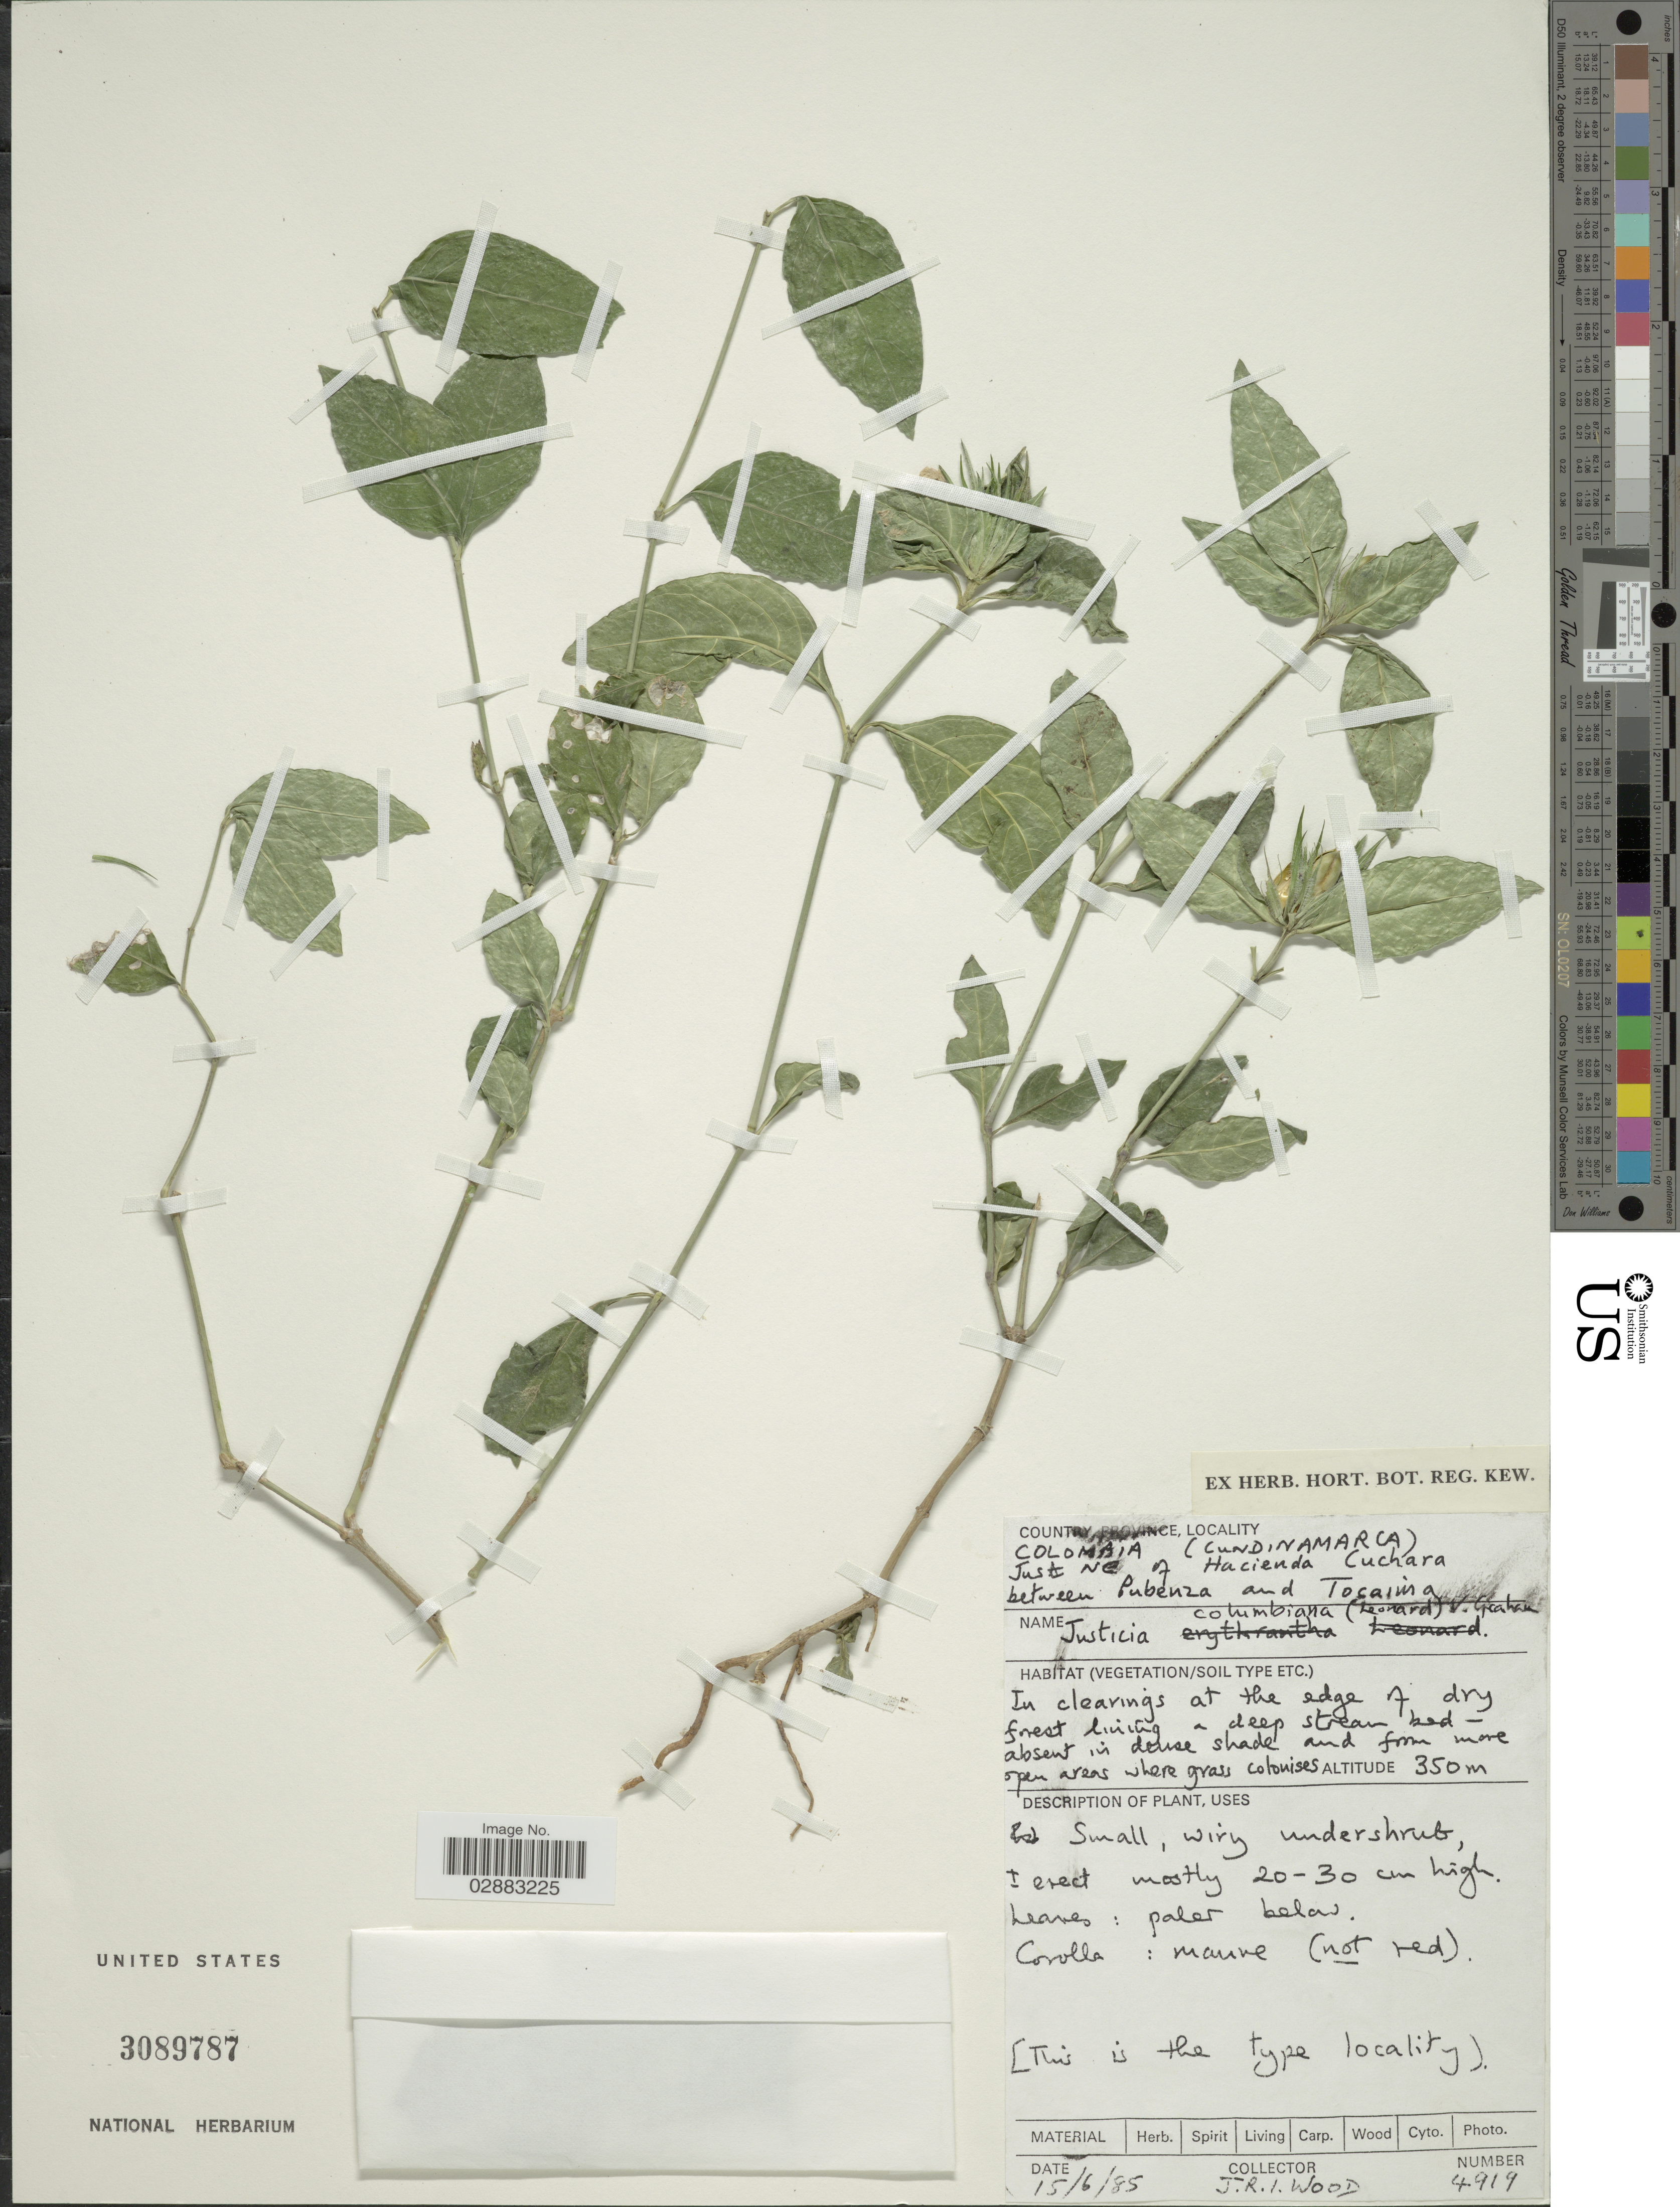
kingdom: Plantae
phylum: Tracheophyta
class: Magnoliopsida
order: Lamiales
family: Acanthaceae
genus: Chaetochlamys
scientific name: Chaetochlamys colombiensis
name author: Leonard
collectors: J. R. I. Wood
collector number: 4919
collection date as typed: Transcribed d/m/y: 15/6/85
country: Colombia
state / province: Cundinamarca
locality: Just NE of Hacienda Cuchara between Pubenza and Tocaima.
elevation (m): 350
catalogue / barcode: US 3089787